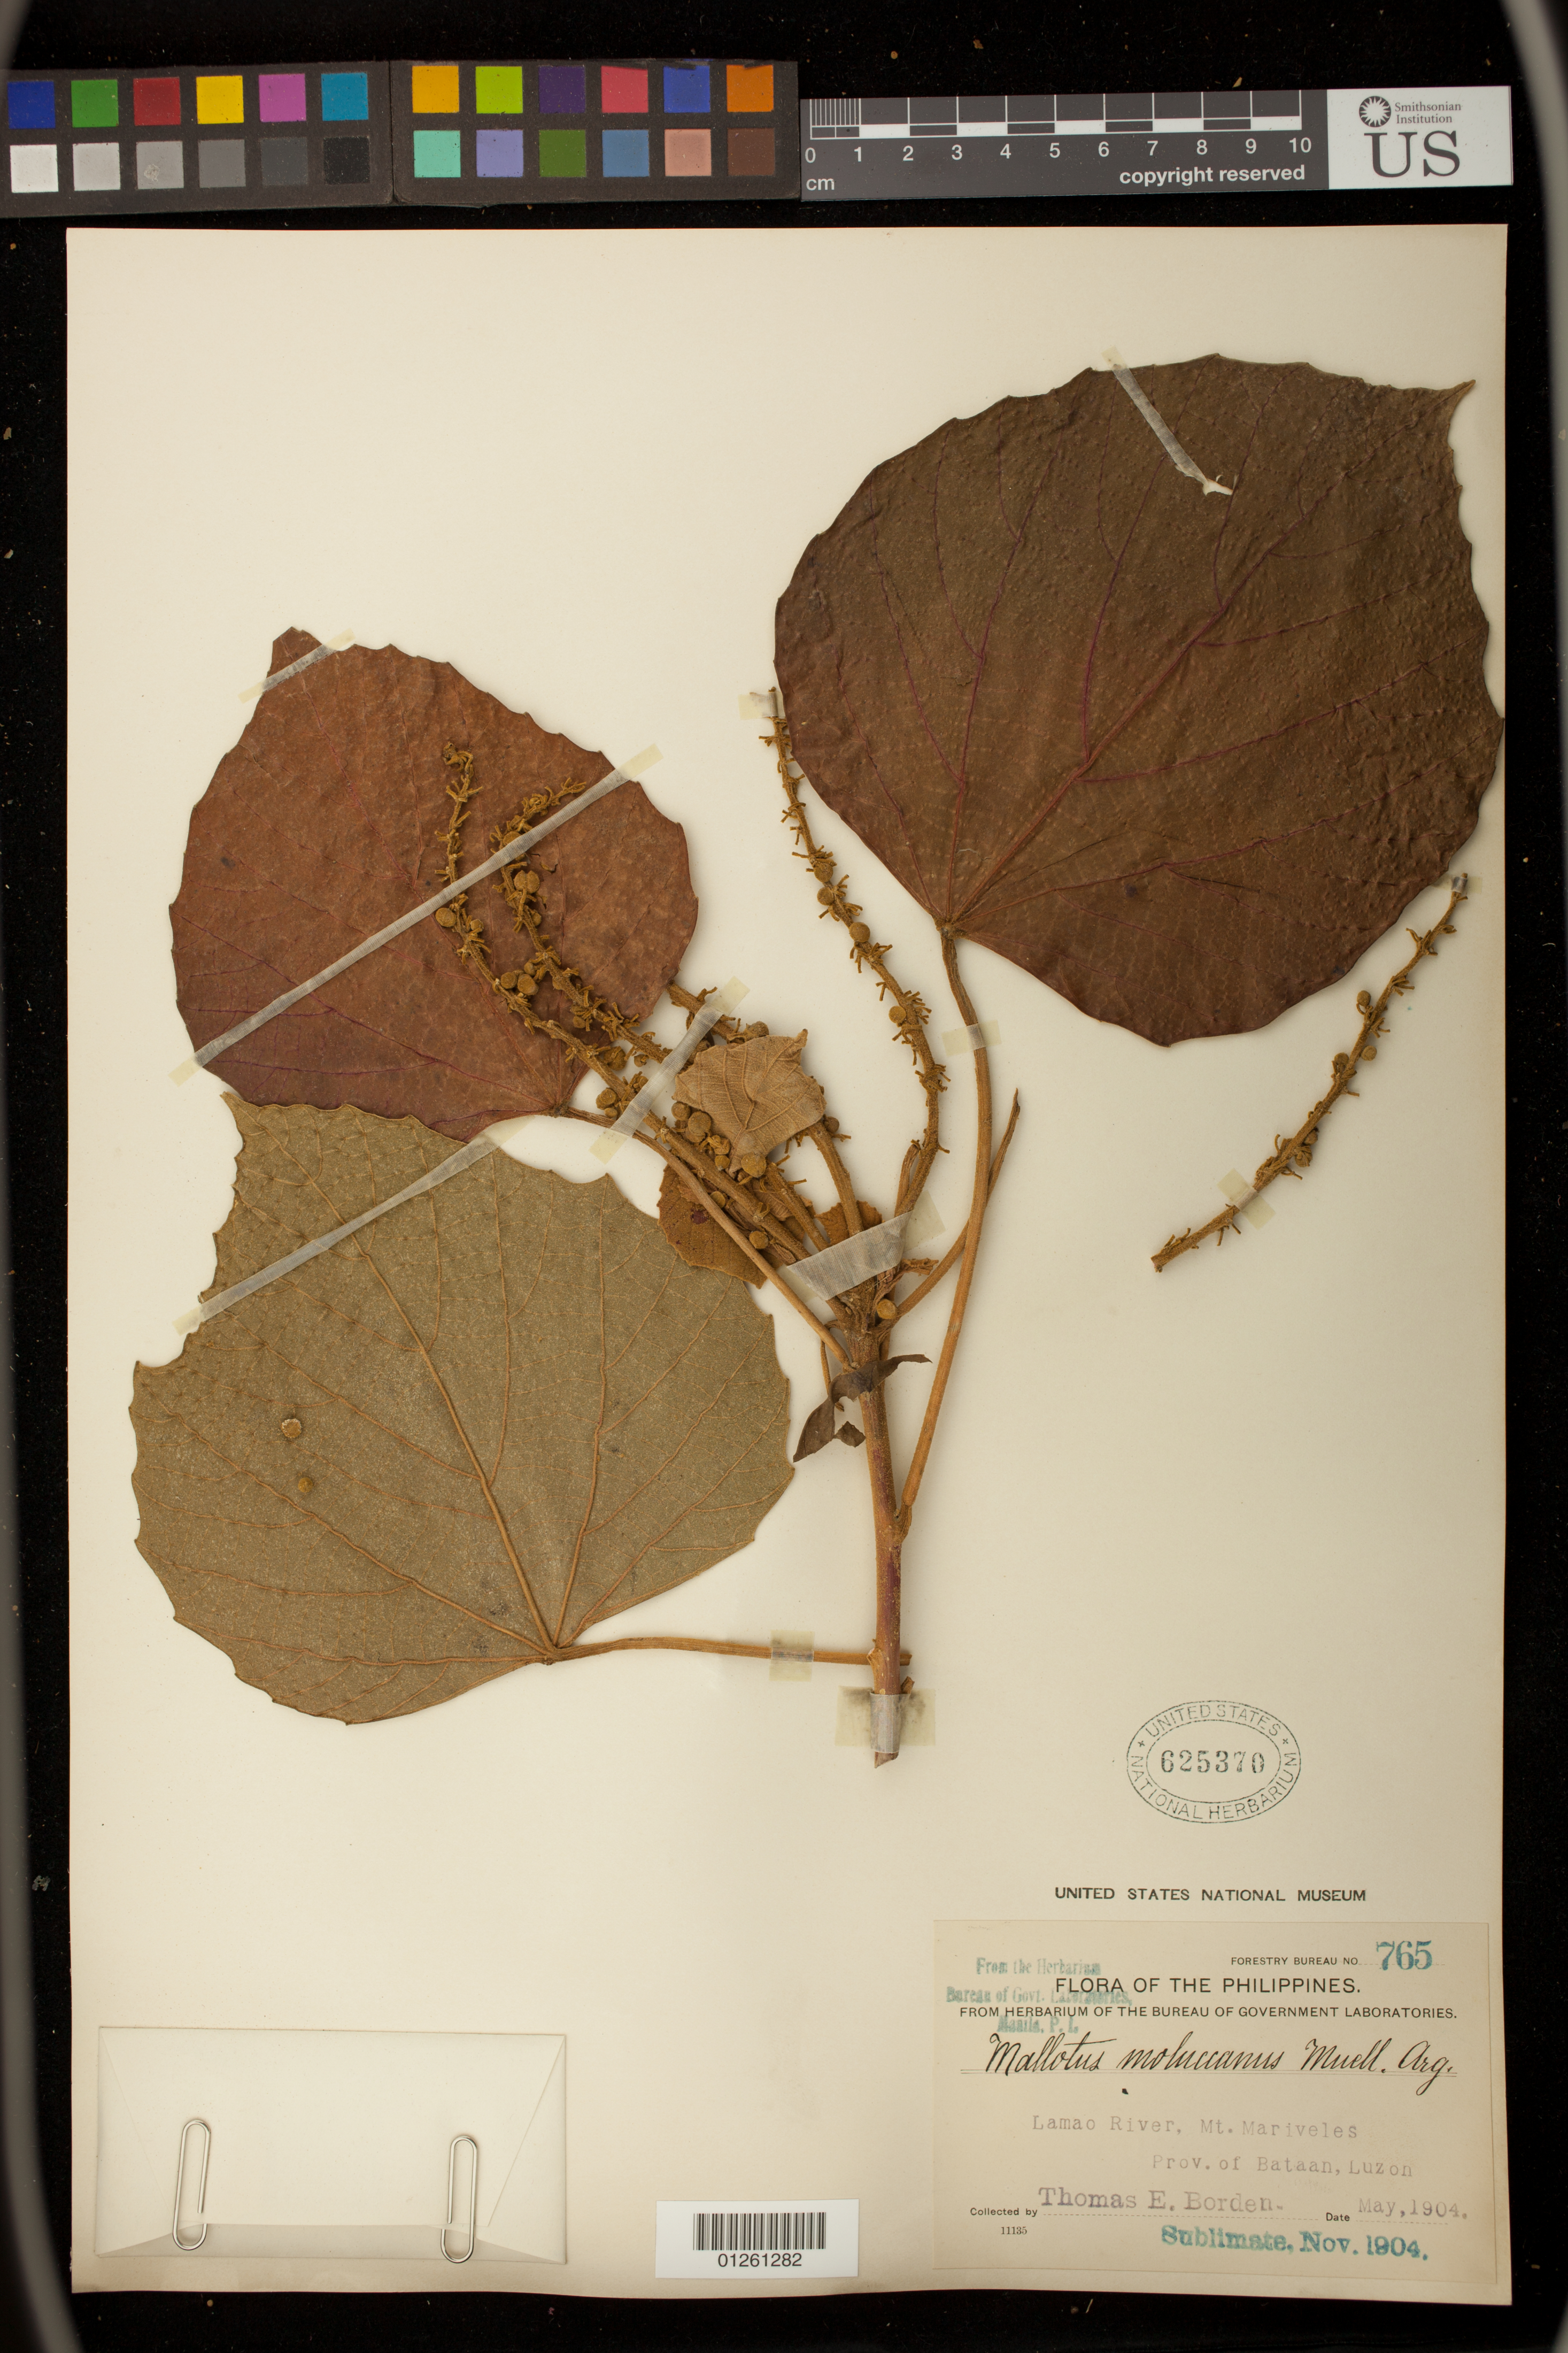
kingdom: Plantae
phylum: Tracheophyta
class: Magnoliopsida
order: Malpighiales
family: Euphorbiaceae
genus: Melanolepis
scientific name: Melanolepis multiglandulosa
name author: (Reinw. ex Blume) Rchb. f. & Zoll.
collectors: T. E. Borden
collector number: For. Bur. 765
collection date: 1904-05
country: Philippines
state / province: Central Luzon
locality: Lamao River, Mt. Mariveles, Prov. of Bataan, Luzon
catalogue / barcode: US 625370